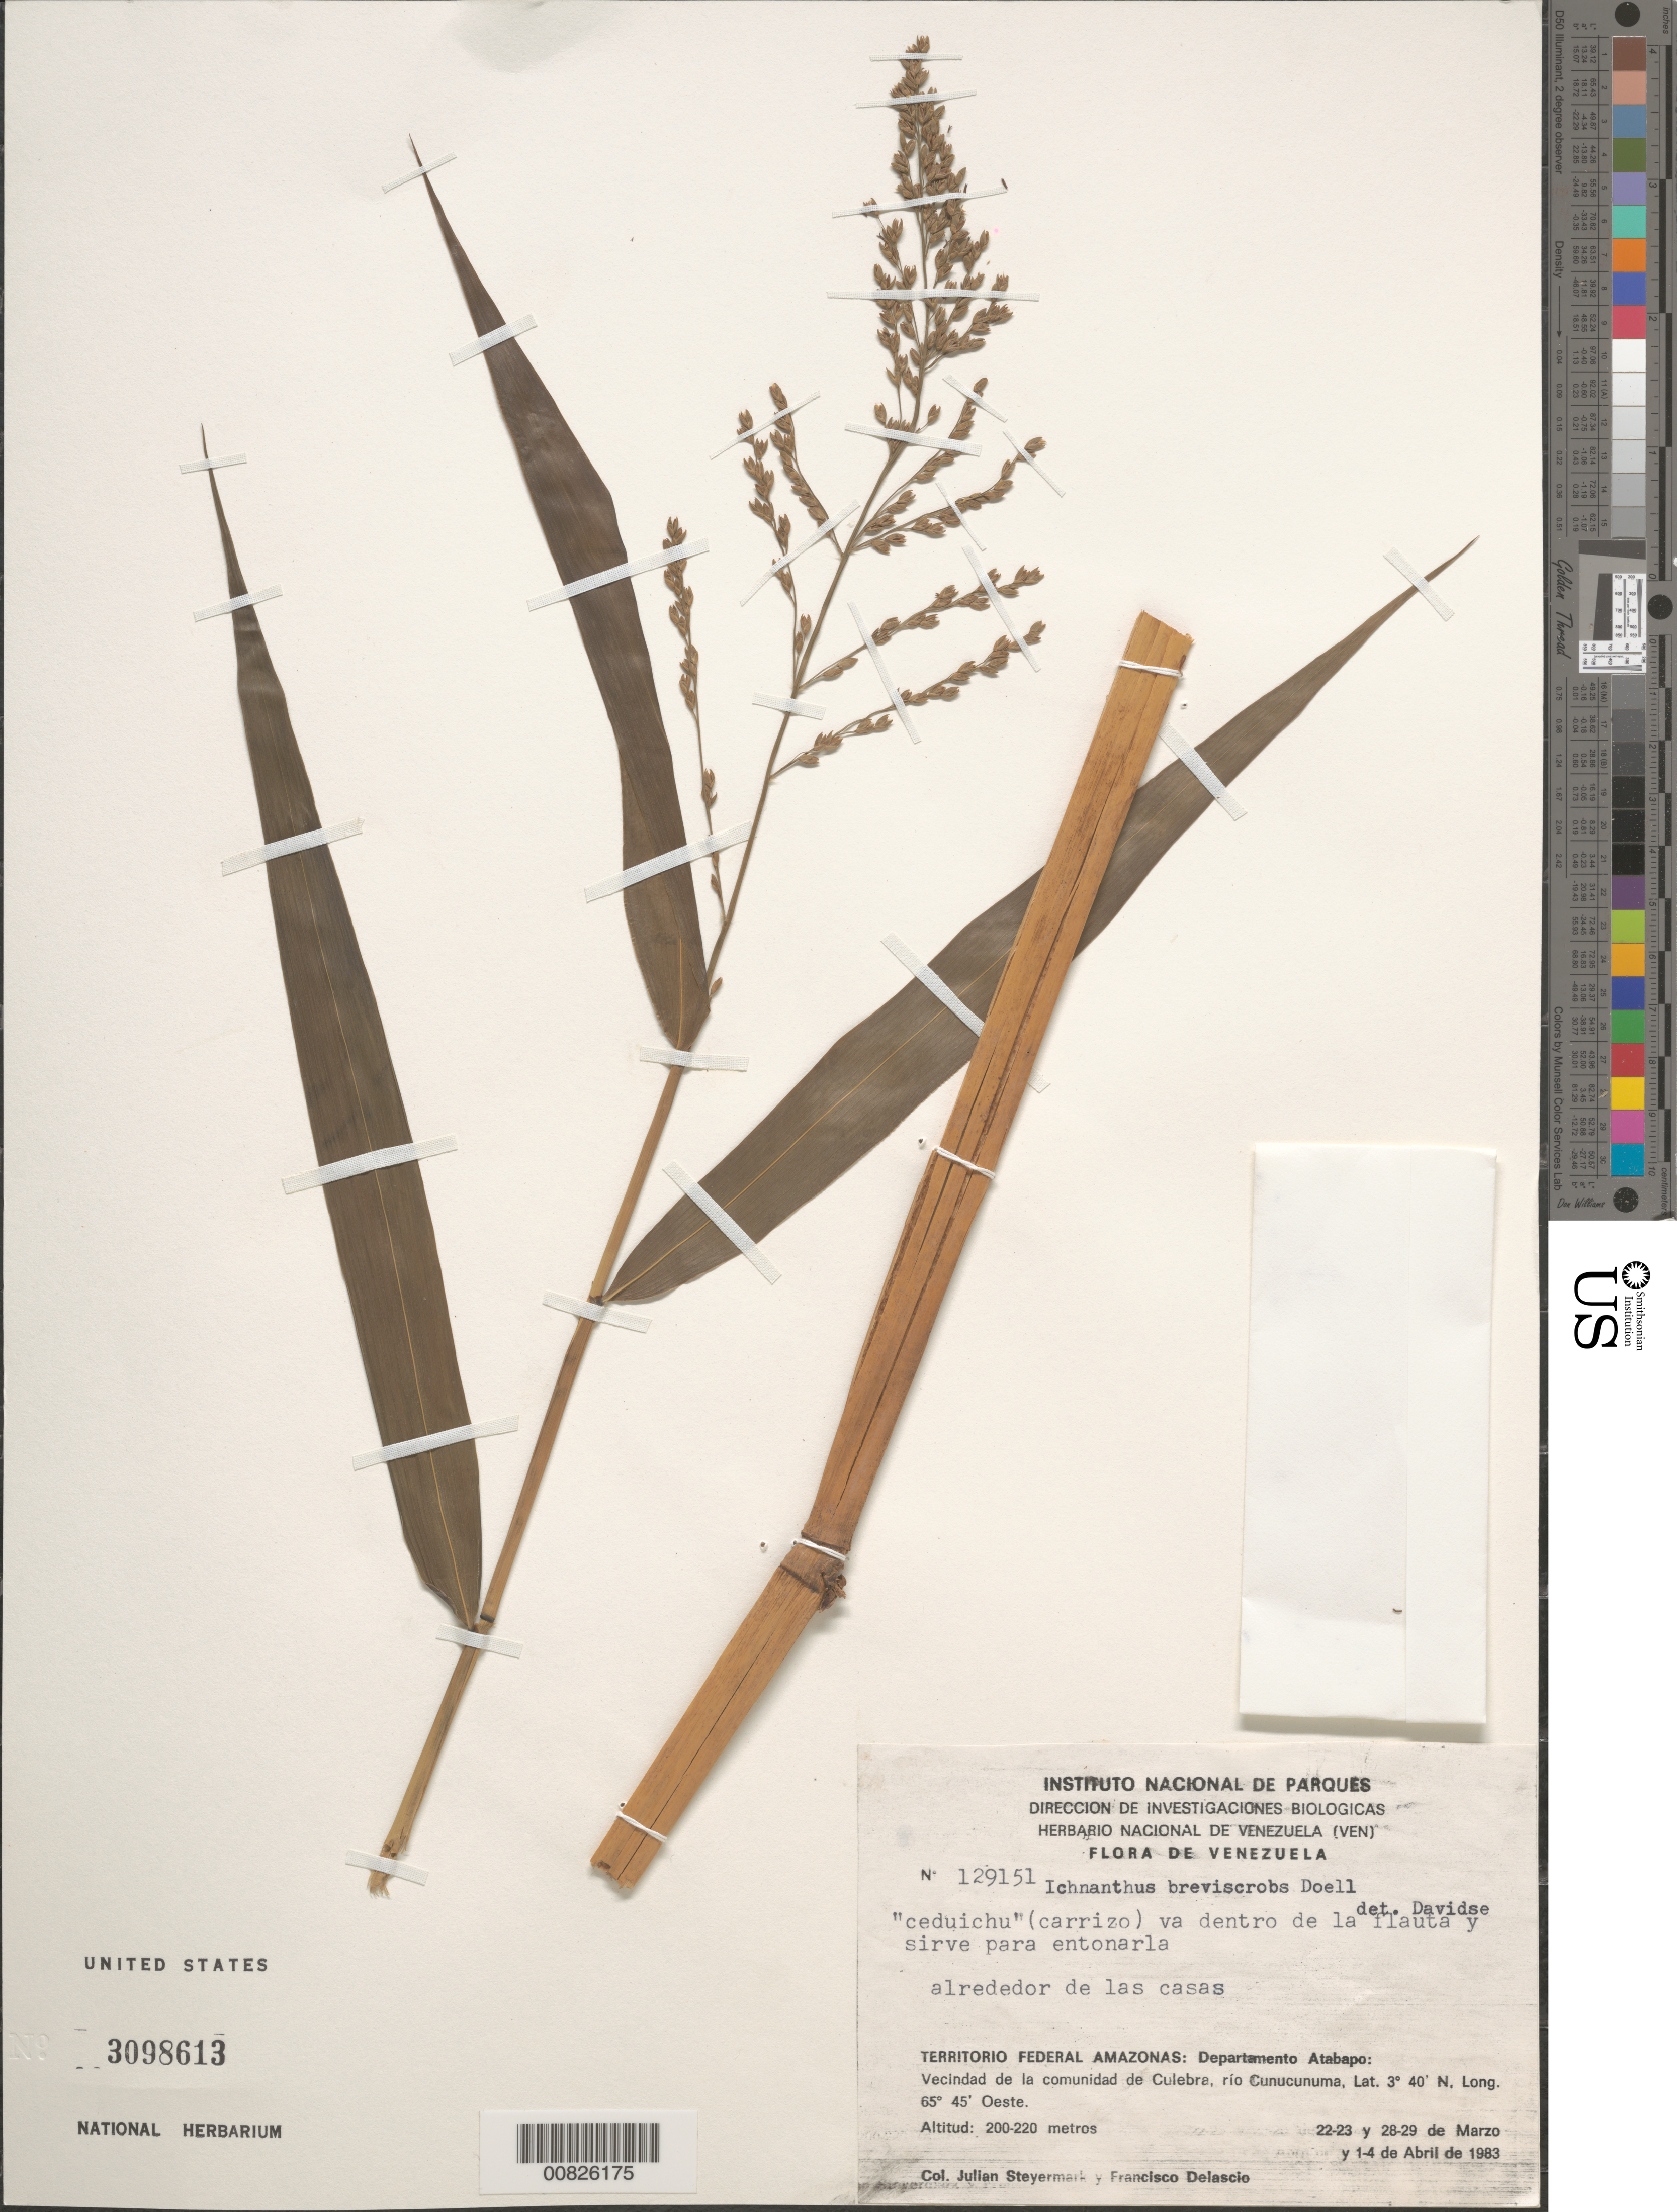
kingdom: Plantae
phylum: Tracheophyta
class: Liliopsida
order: Poales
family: Poaceae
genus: Ichnanthus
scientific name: Ichnanthus breviscrobs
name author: Döll in Mart.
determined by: Davidse, Gerrit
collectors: J. Steyermark & F. Delascio C.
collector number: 129151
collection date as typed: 22-Mar-83 to 4-Apr-83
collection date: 1983-03-22/1983-04-04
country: Venezuela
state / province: Amazonas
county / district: Atabapo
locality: Culebra comunidad vic., Río Cunucunuma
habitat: Vicinity of the houses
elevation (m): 200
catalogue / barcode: US 3098613